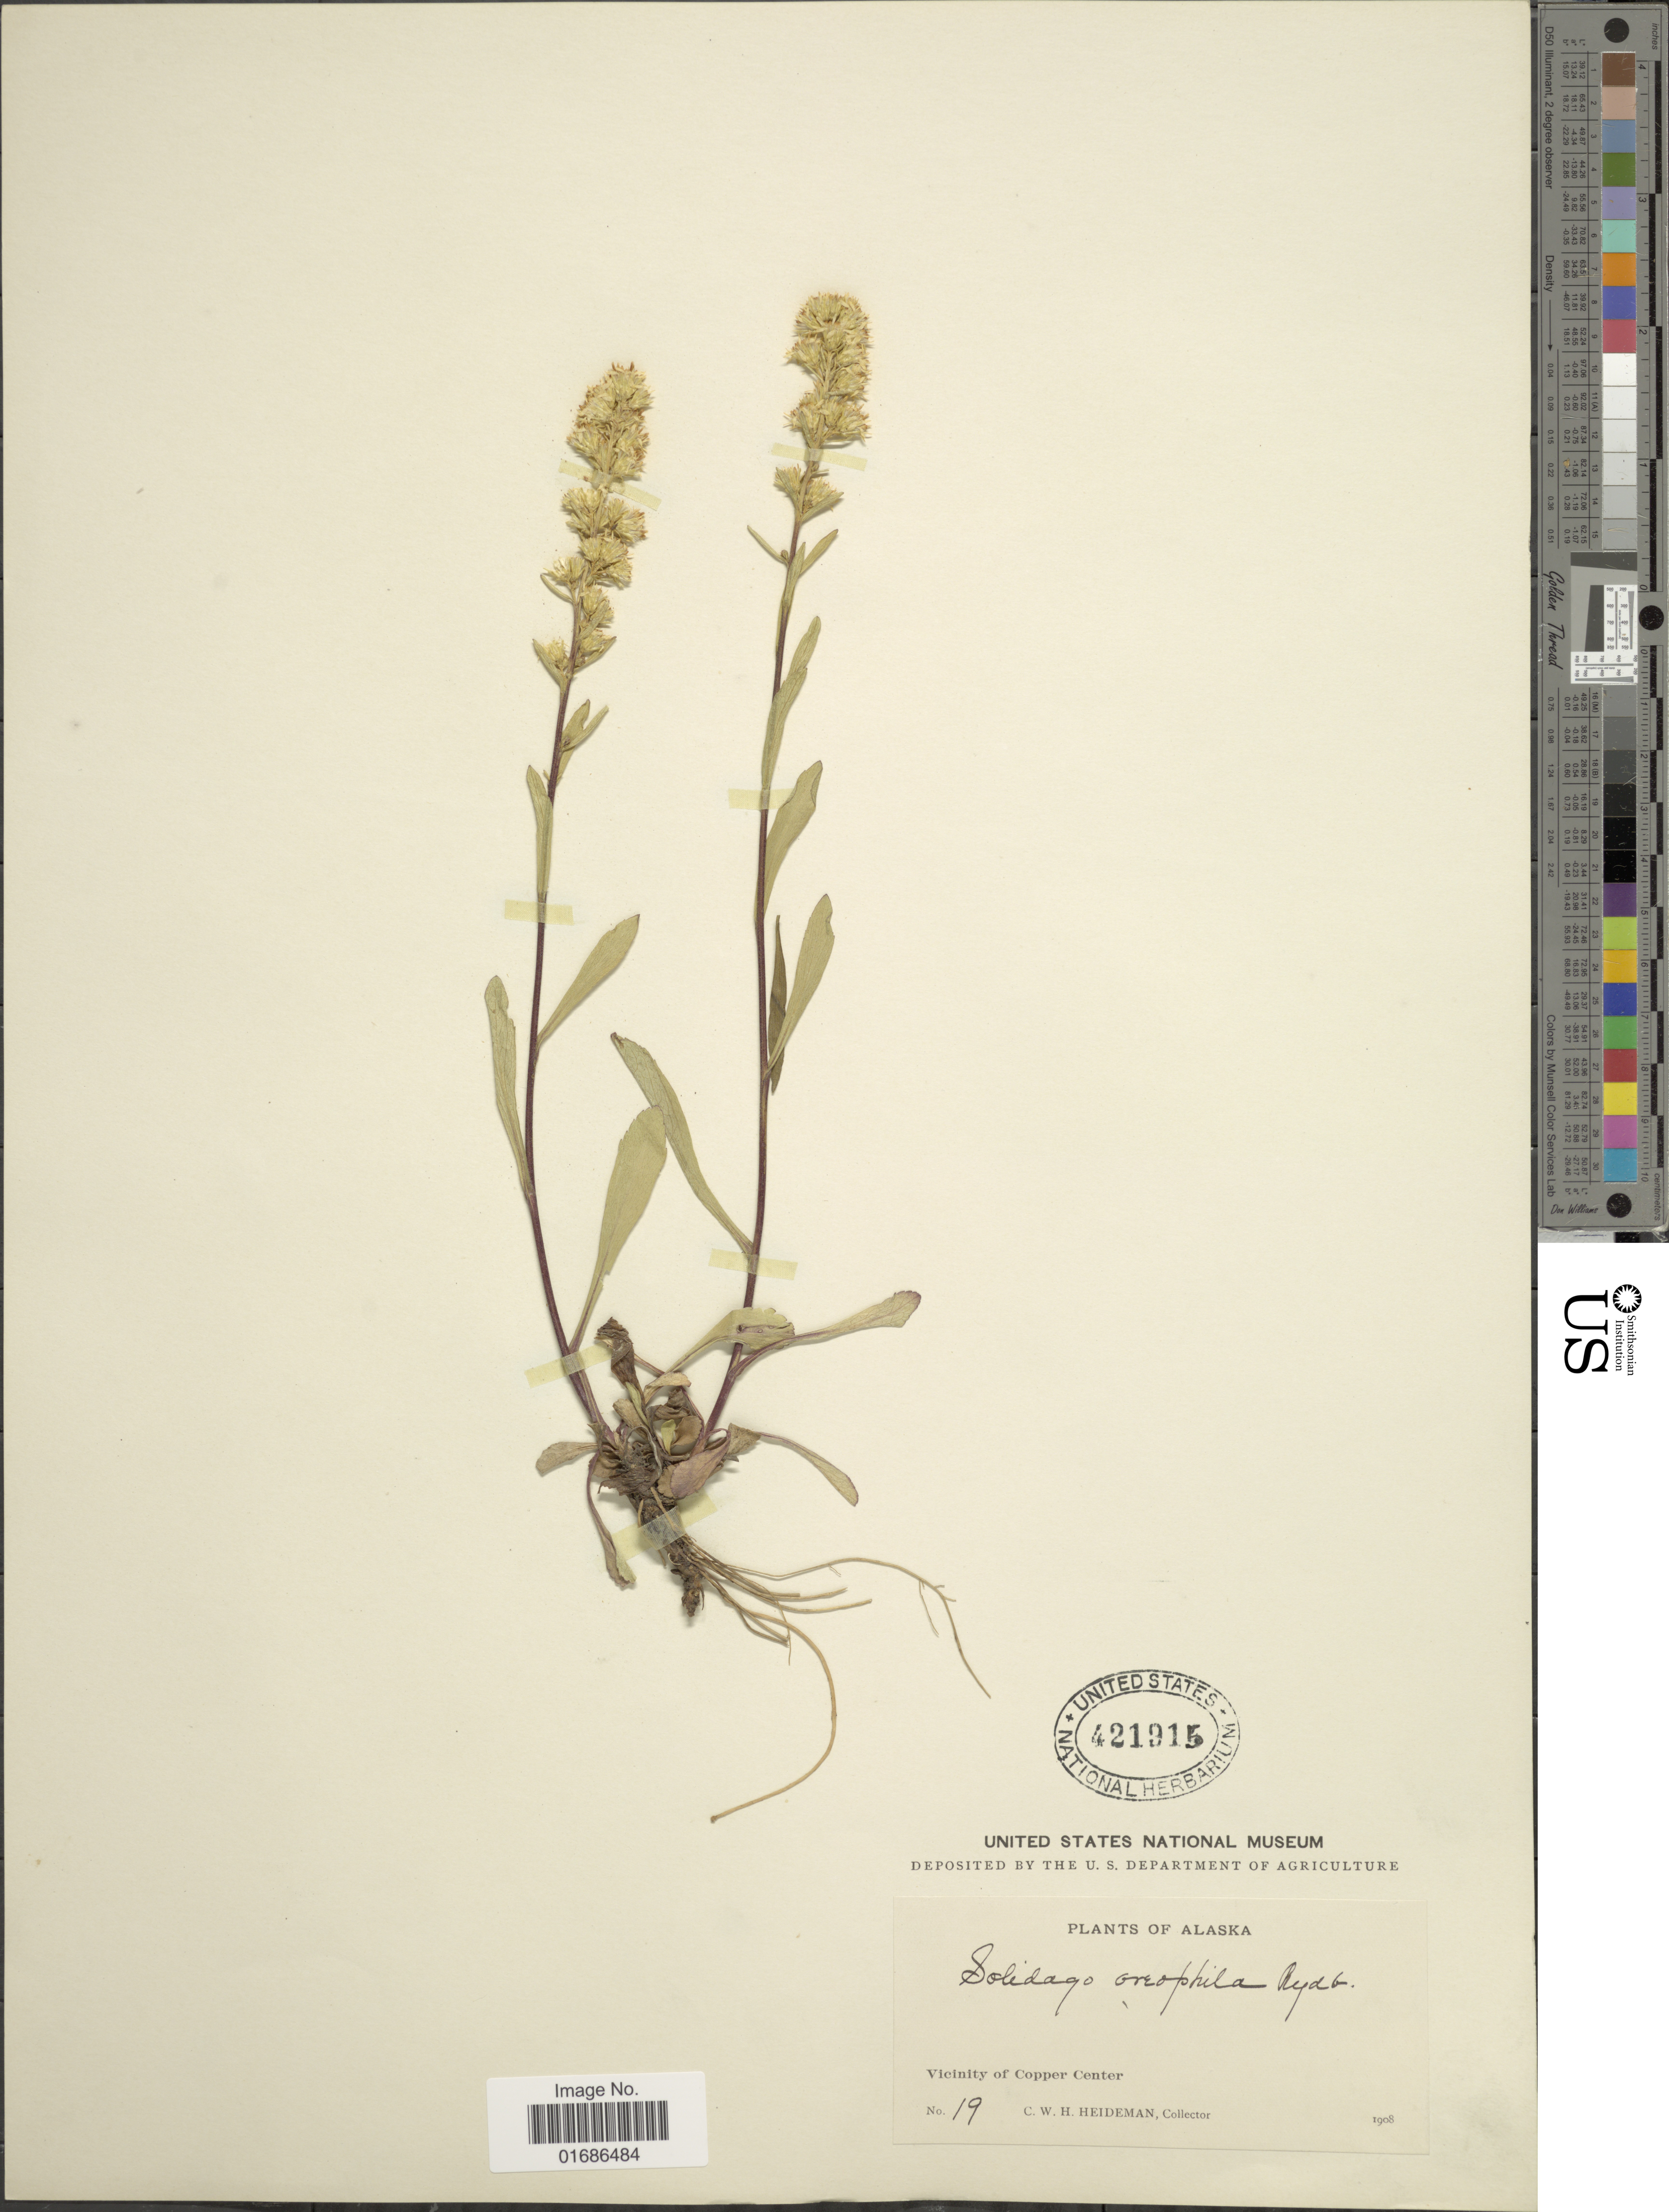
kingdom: Plantae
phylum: Tracheophyta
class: Magnoliopsida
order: Asterales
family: Asteraceae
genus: Solidago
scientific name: Solidago decumbens var. oreophila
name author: (Rydb.) Fernald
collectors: C. Heideman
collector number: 19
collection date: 1908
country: United States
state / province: Alaska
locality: Vicinity of Copper Center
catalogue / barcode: US 421915